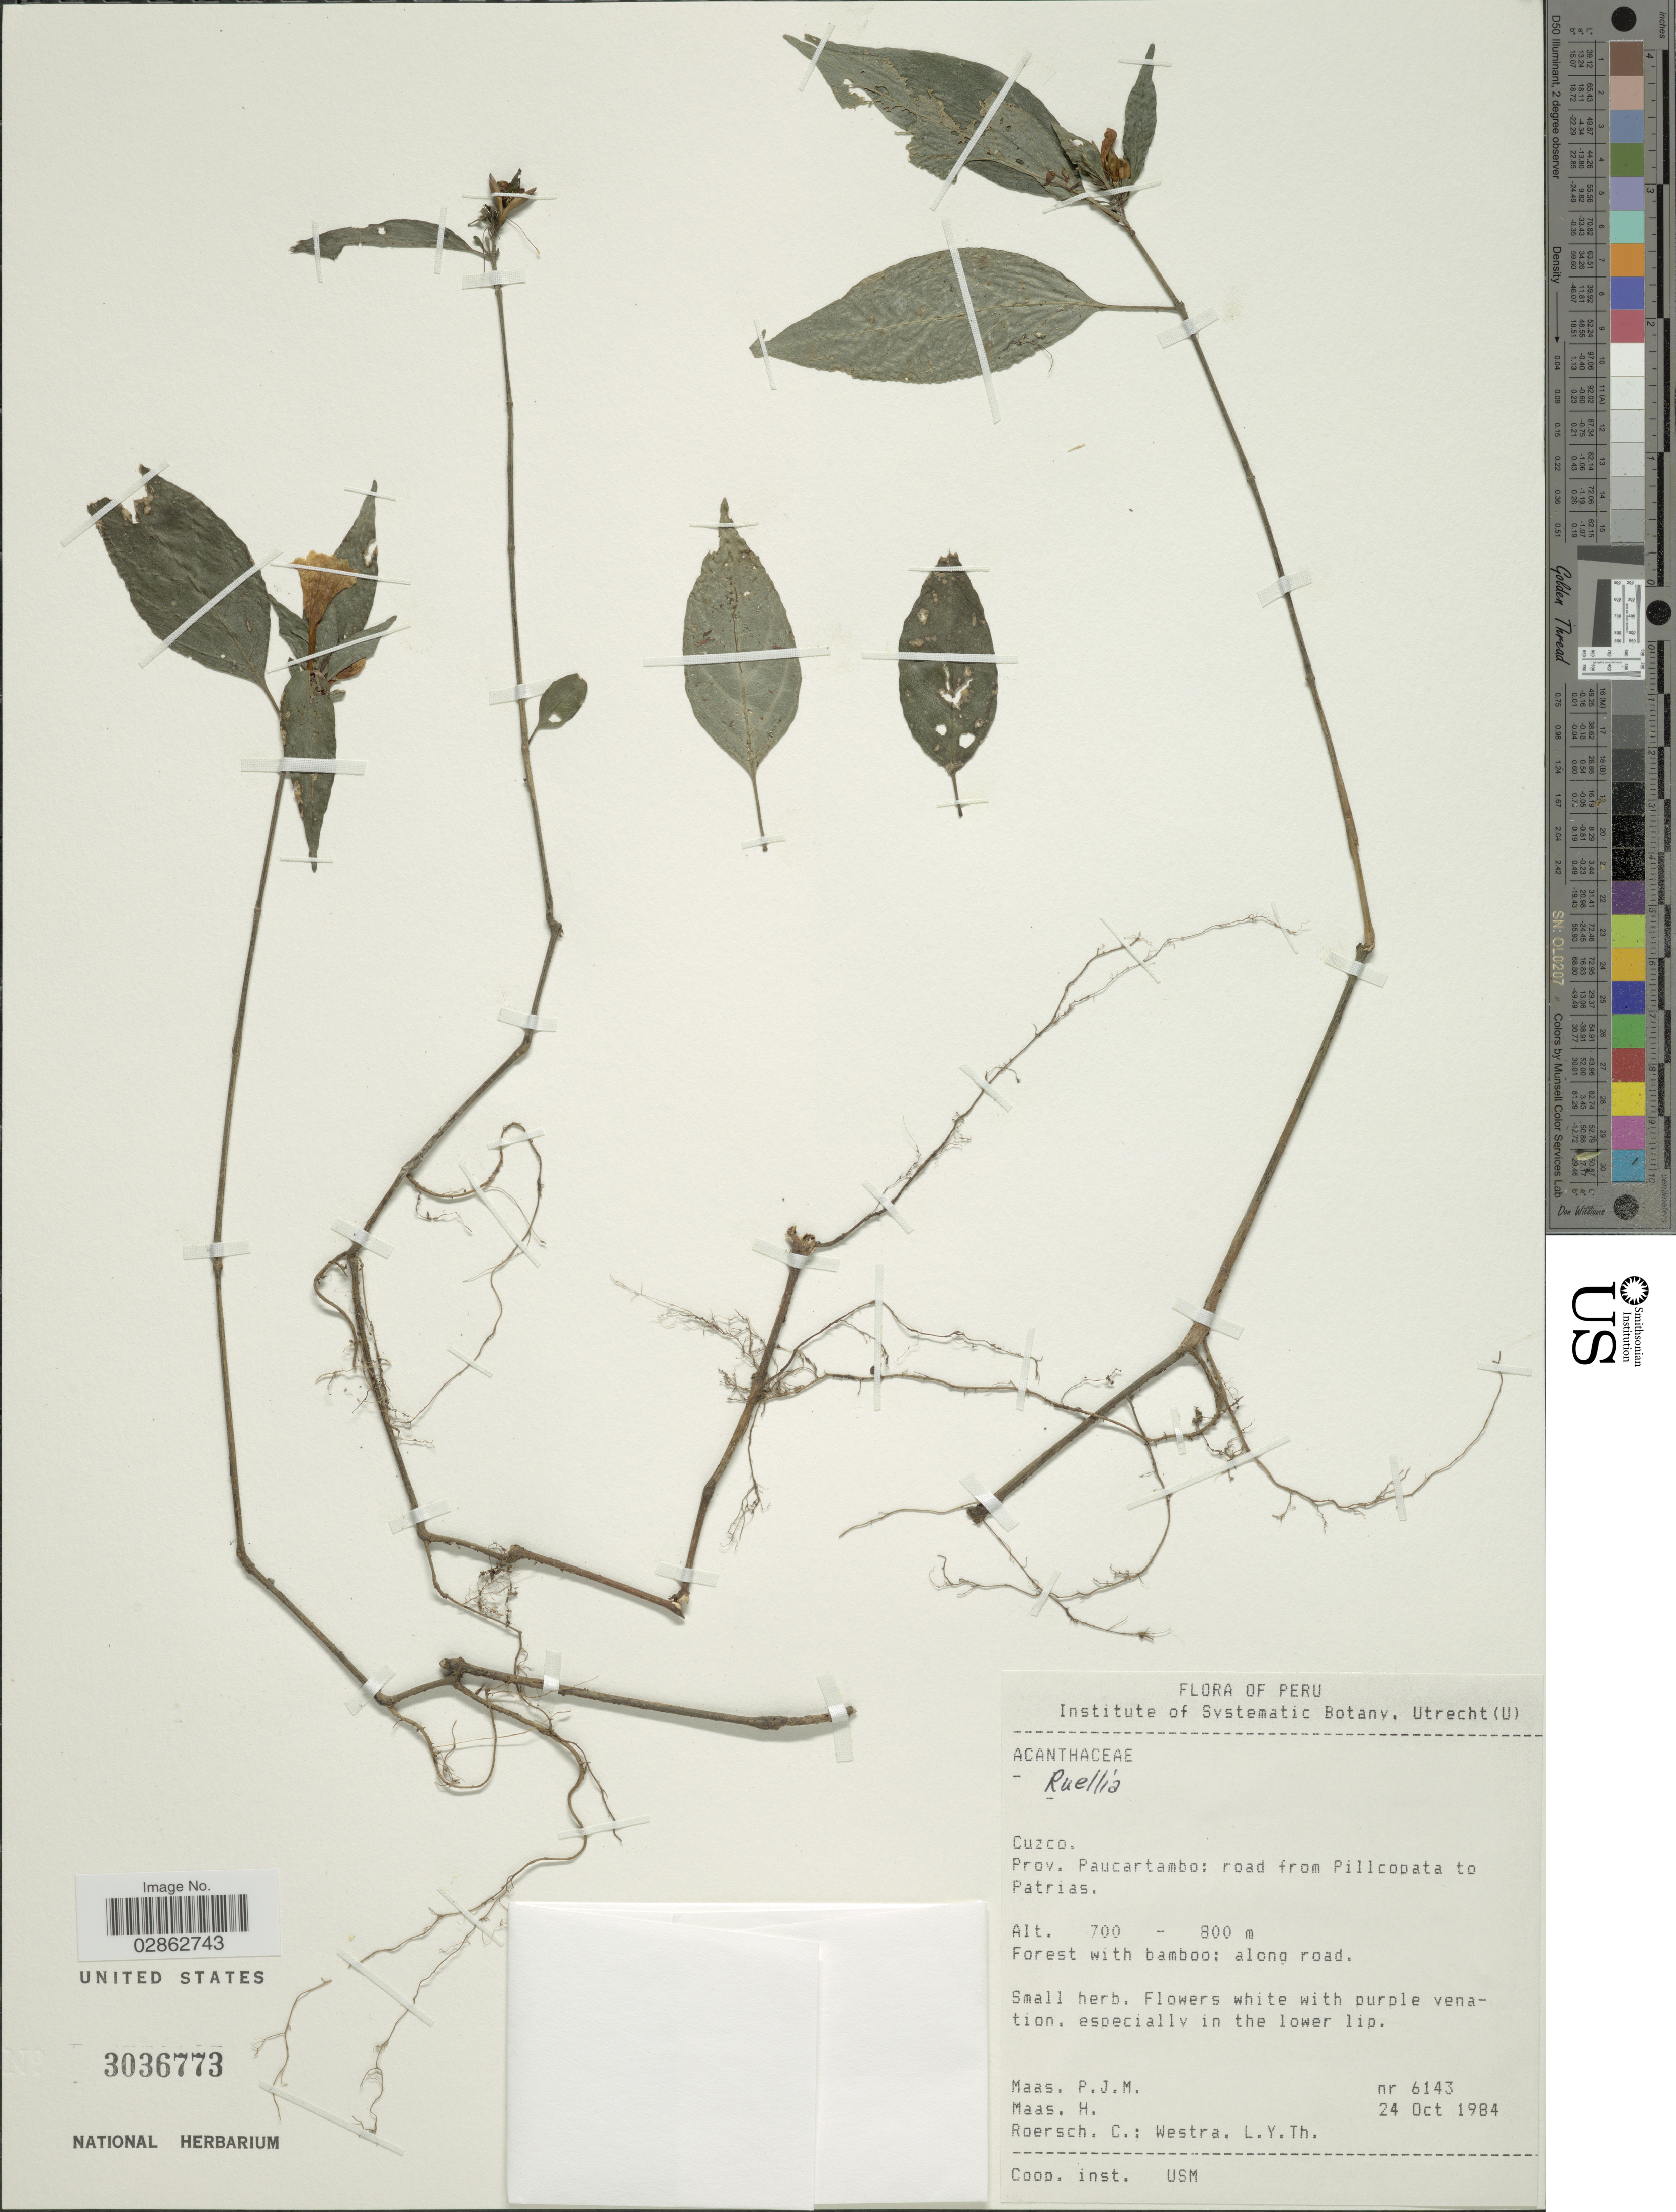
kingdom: Plantae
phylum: Tracheophyta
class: Magnoliopsida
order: Lamiales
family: Acanthaceae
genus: Ruellia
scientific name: Ruellia sp.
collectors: P. Maas, H. Maas, C. Roersch & L. Y. T. Westra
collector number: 6143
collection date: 1984-10-24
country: Peru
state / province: Cusco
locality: Prov. Paucartambo: road from Pillcopata to Patrias.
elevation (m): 700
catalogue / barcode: US 3036773